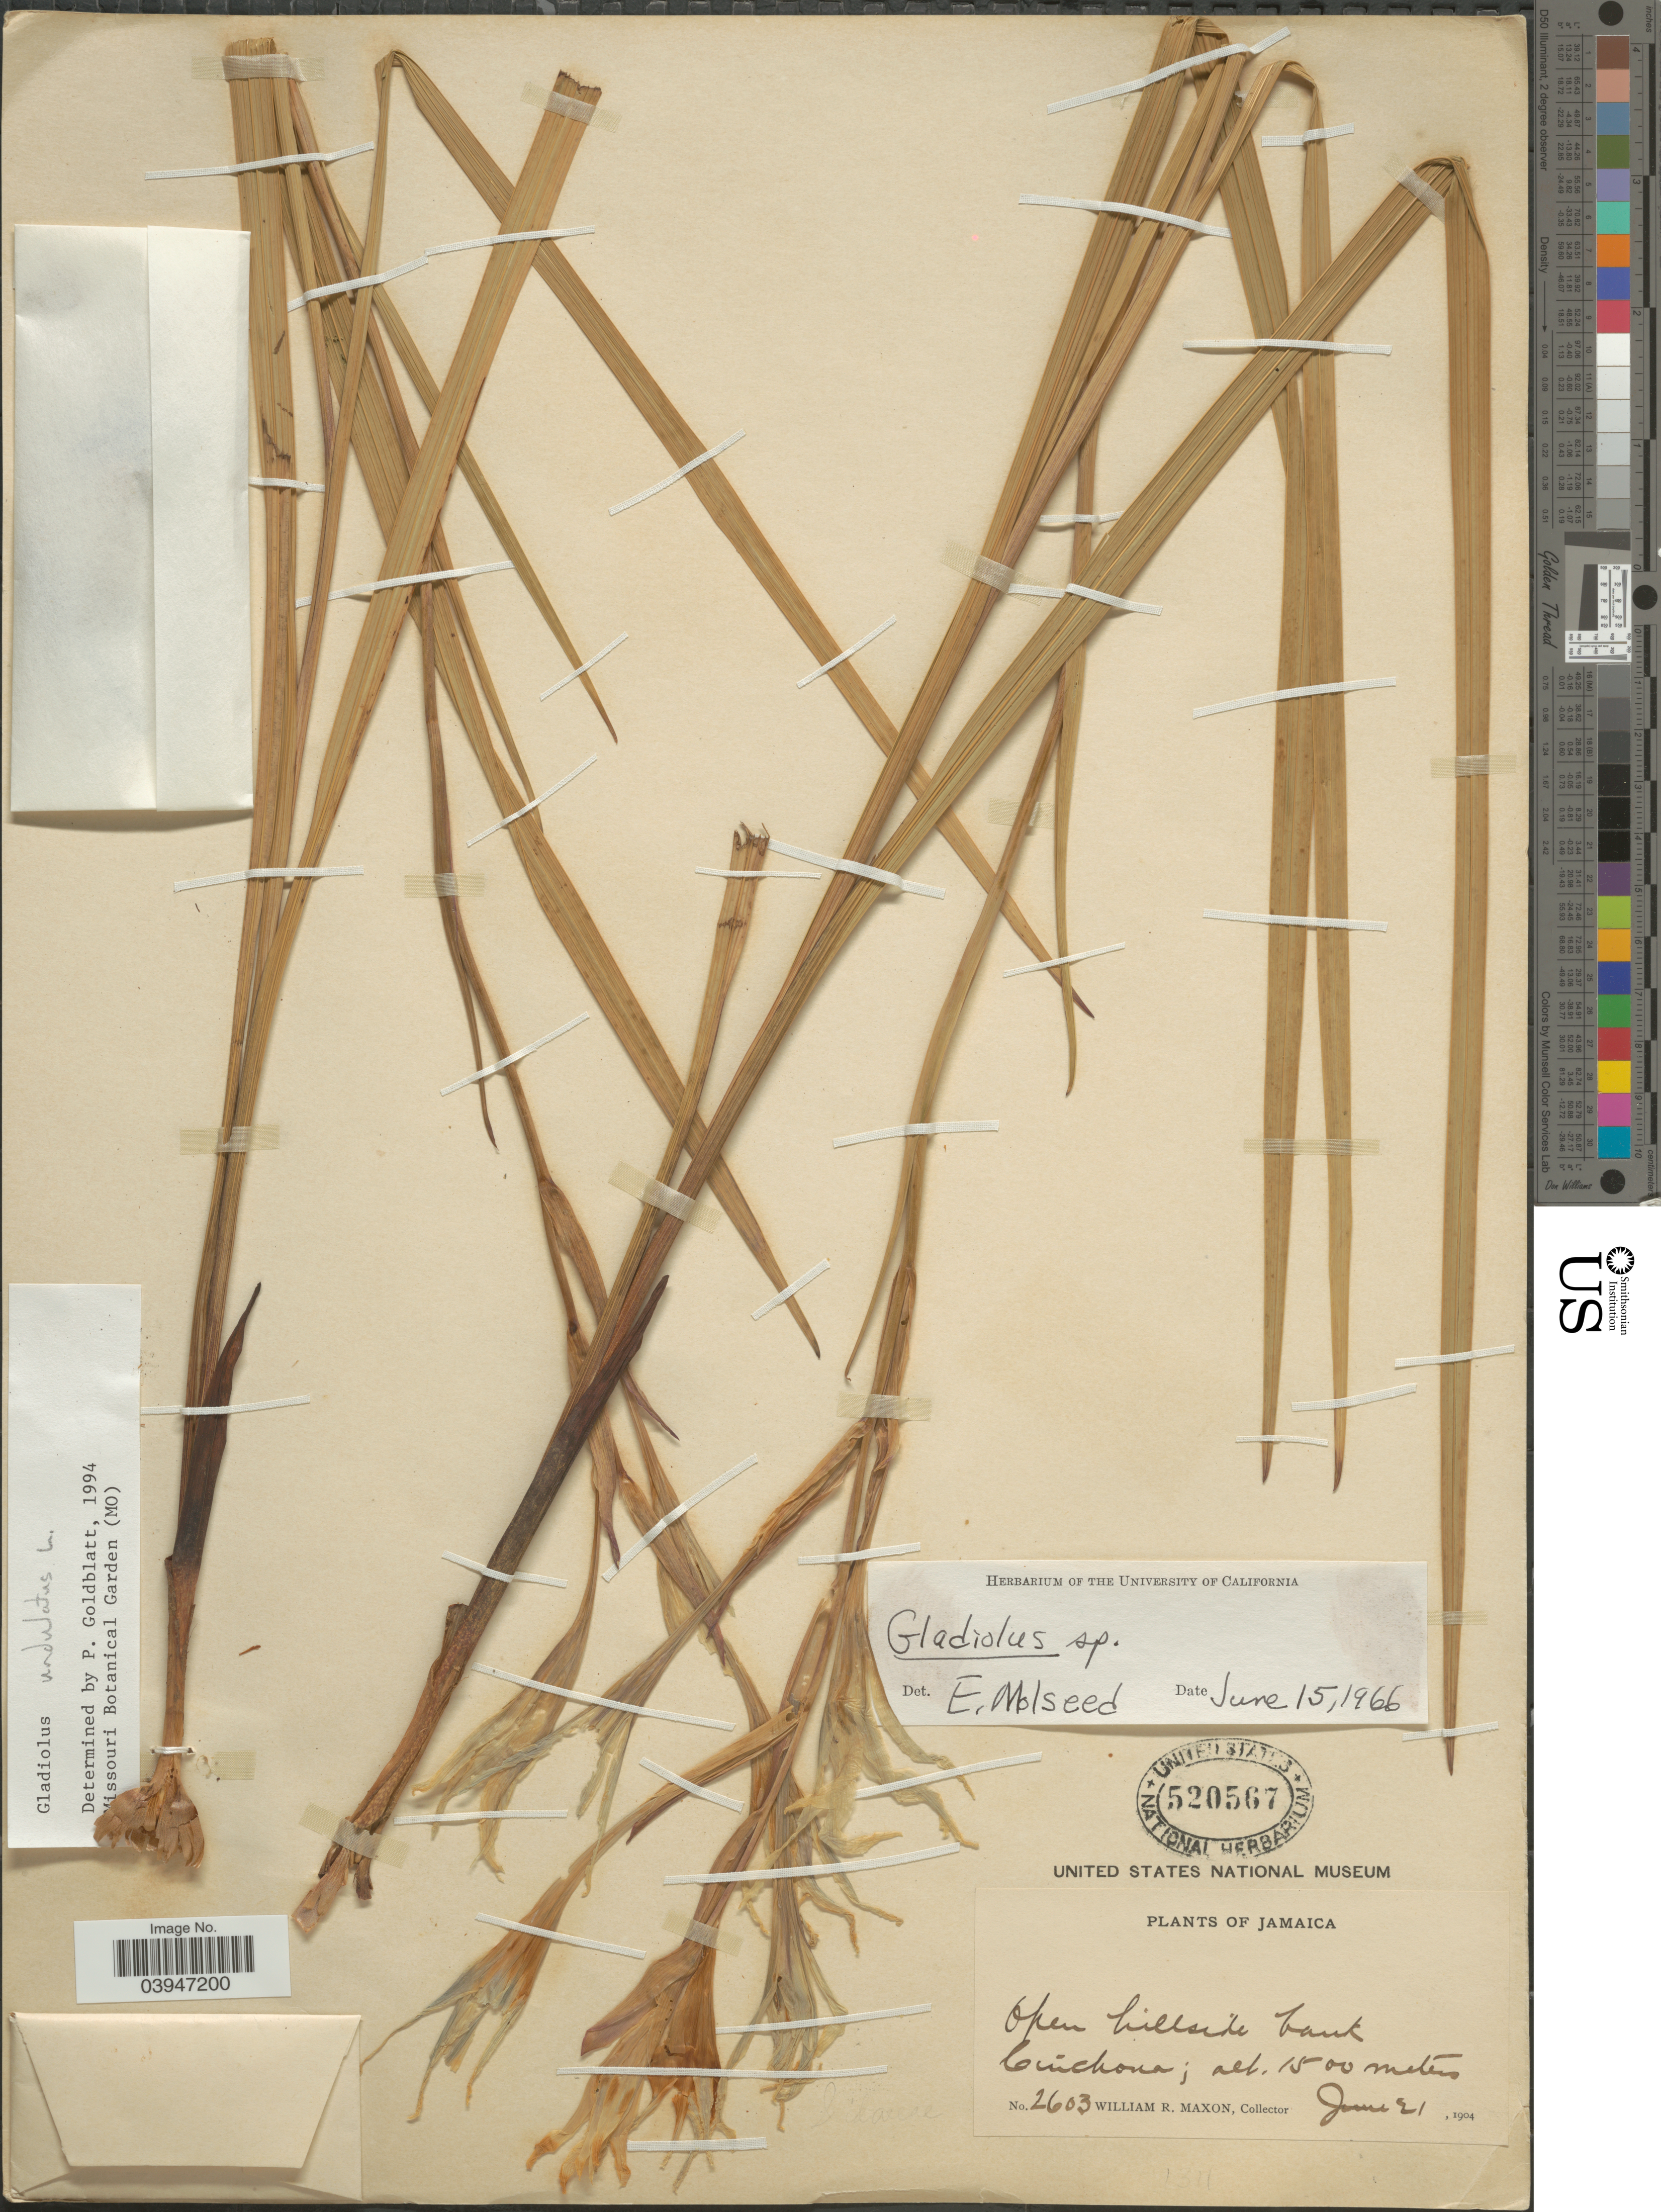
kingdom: Plantae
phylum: Tracheophyta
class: Liliopsida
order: Asparagales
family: Iridaceae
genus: Gladiolus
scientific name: Gladiolus undulatus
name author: L.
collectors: W. R. Maxon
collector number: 2603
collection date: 1904-06-21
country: Jamaica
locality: Cinchona .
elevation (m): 1500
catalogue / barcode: US 520567